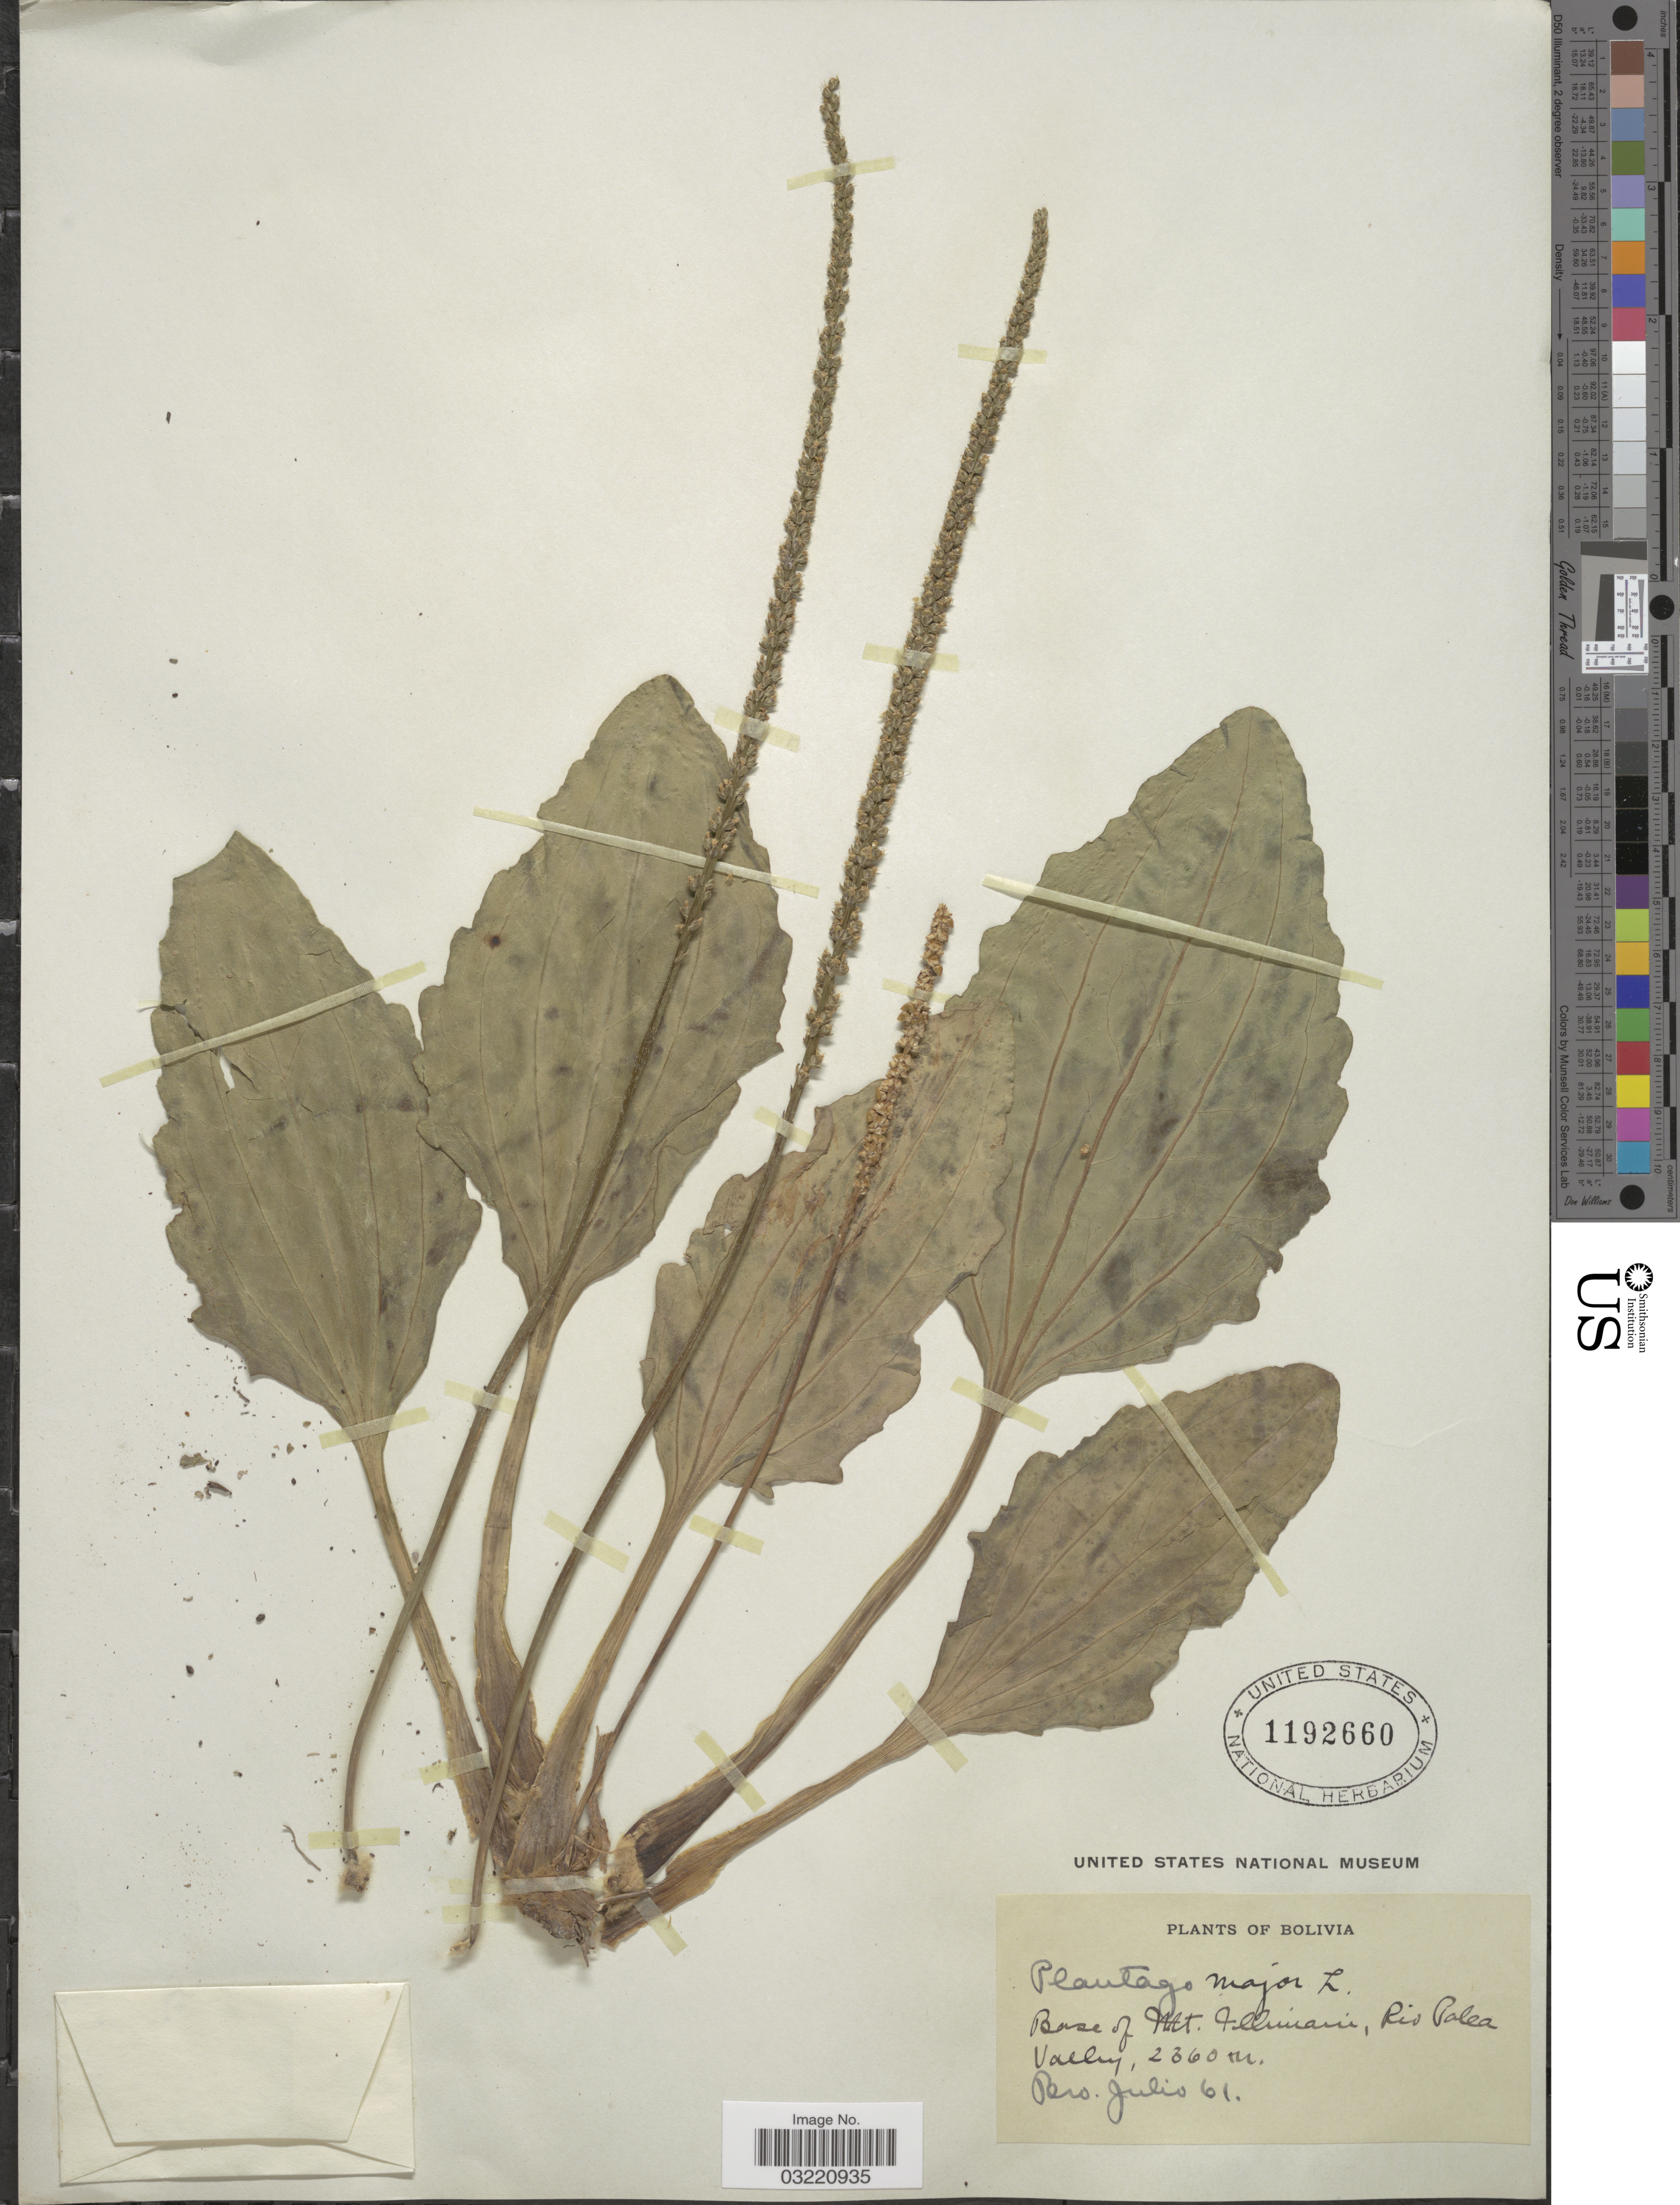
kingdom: Plantae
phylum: Tracheophyta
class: Magnoliopsida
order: Lamiales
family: Plantaginaceae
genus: Plantago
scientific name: Plantago major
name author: L.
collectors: Bro. Julio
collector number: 61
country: Bolivia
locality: Base of Mt. Illimani, Rio Palea Valley.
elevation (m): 2360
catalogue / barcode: US 1192660